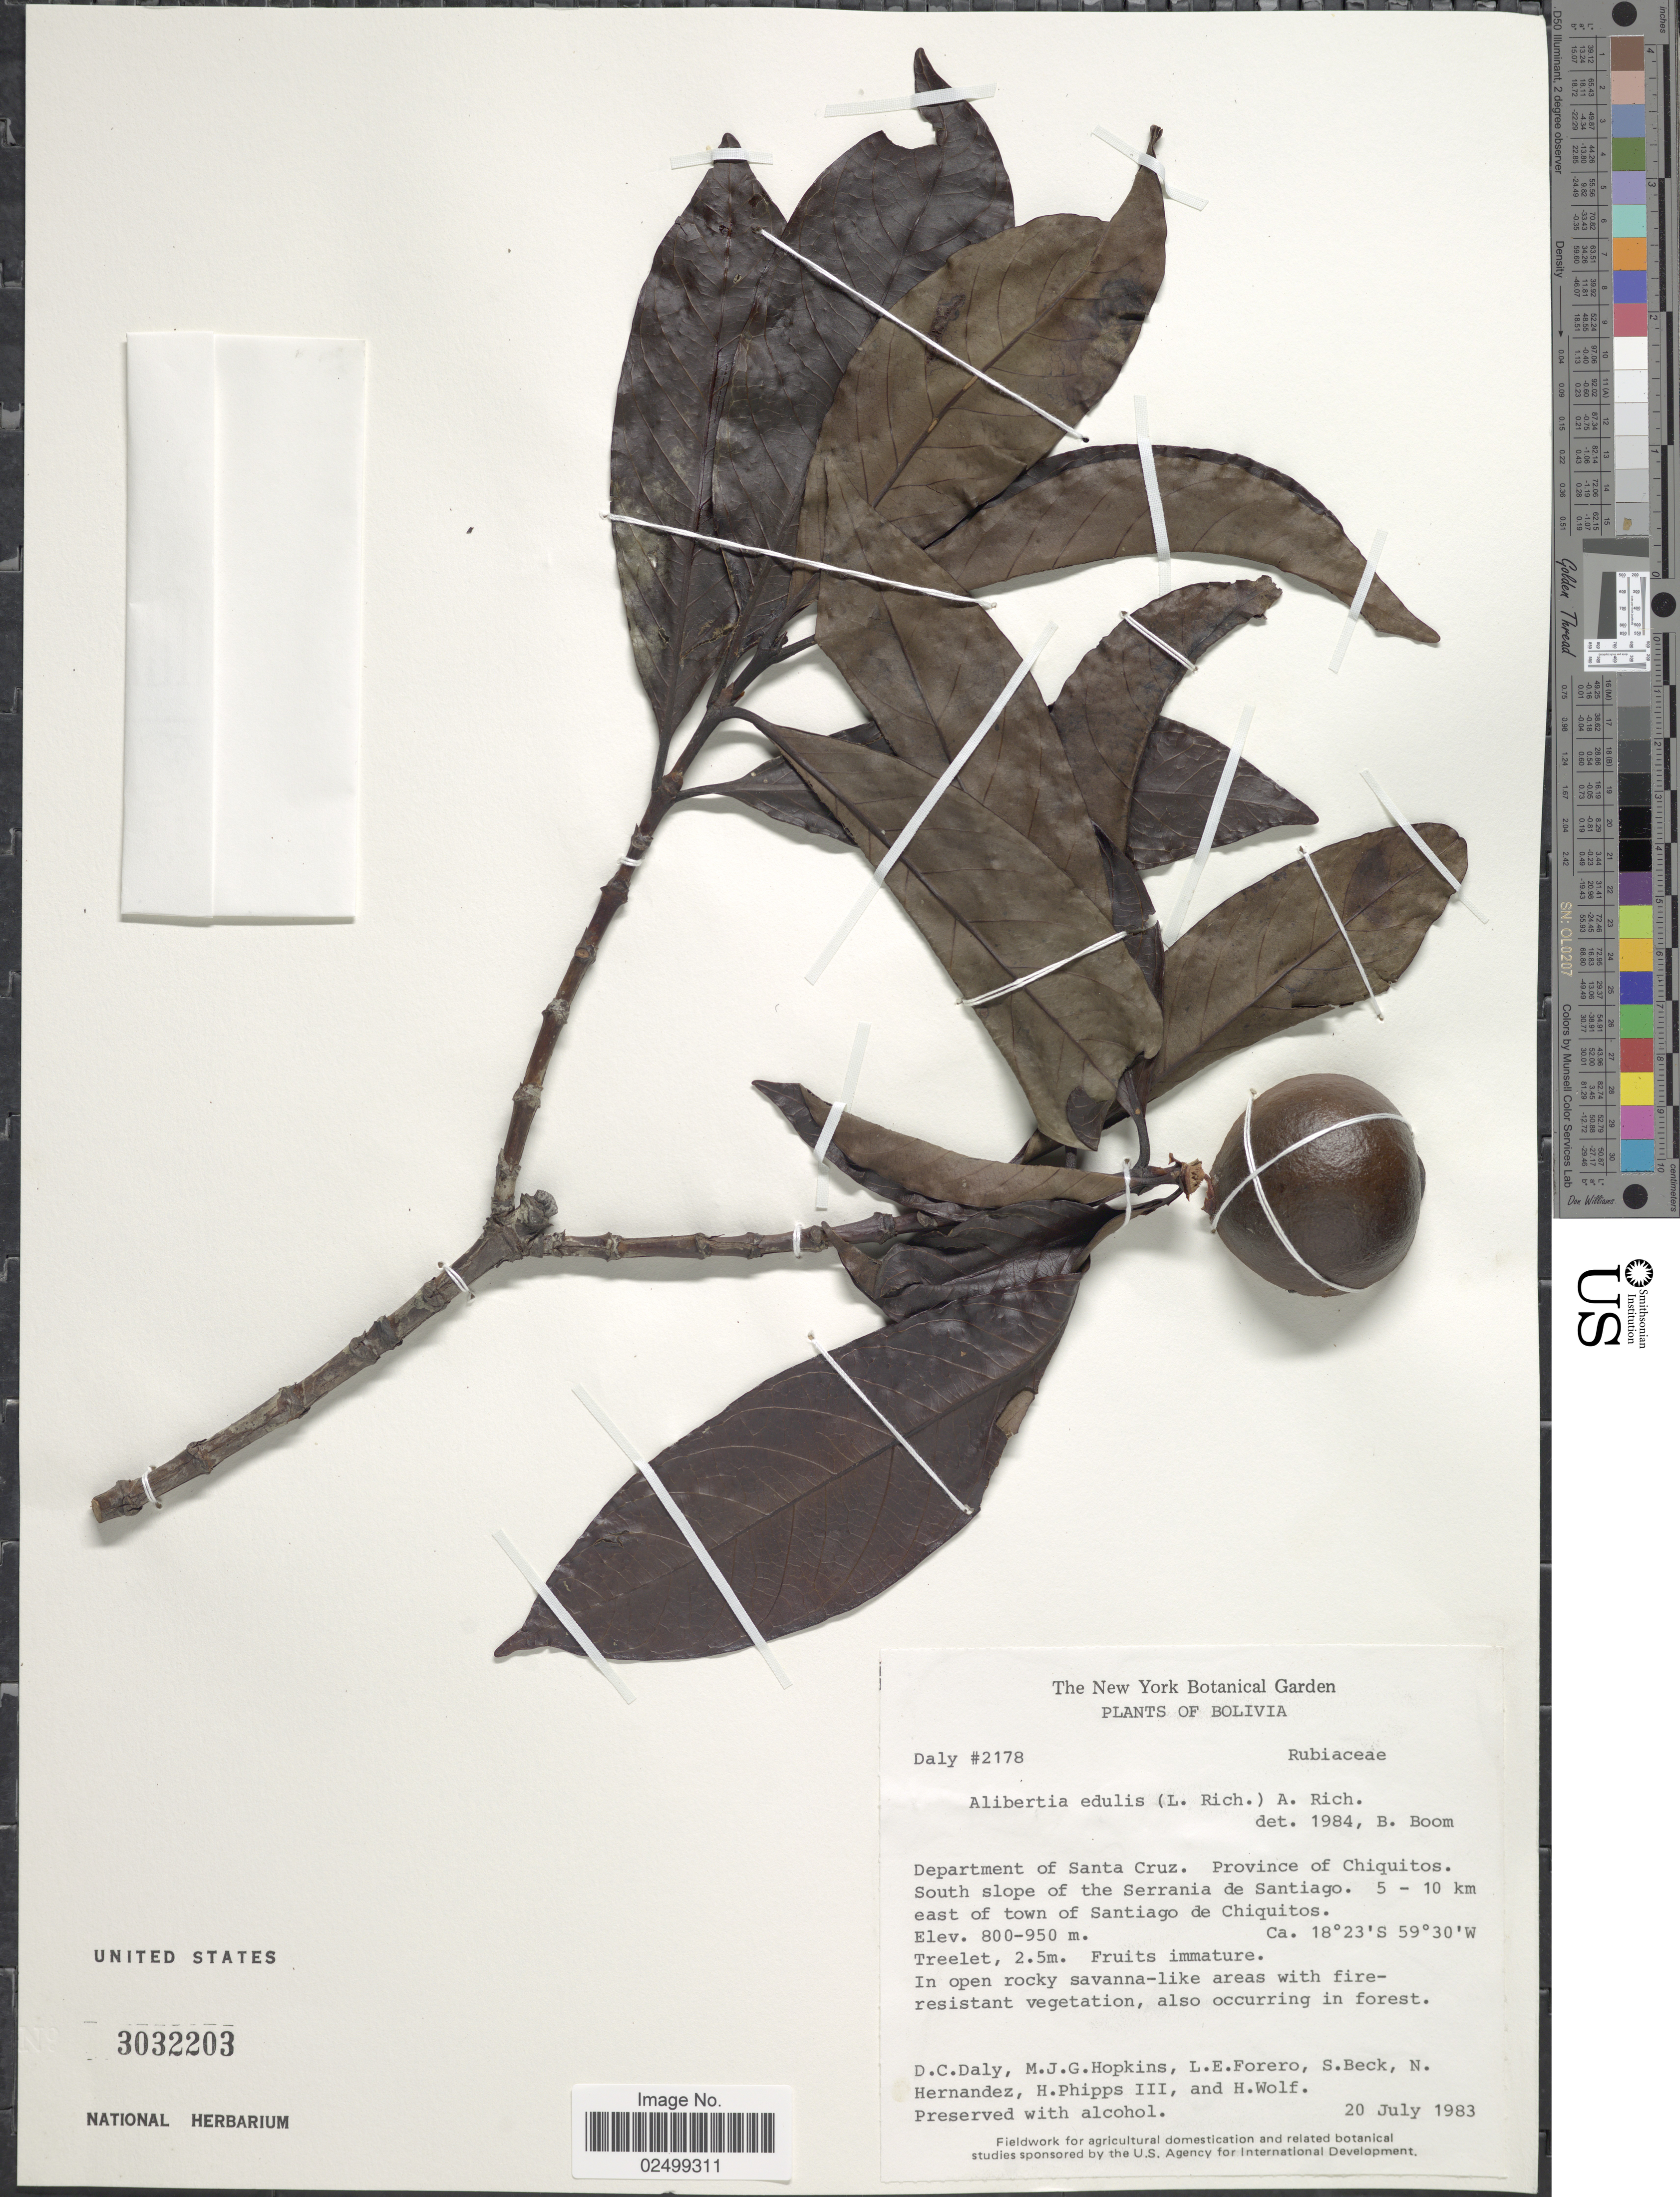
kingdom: Plantae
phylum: Tracheophyta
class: Magnoliopsida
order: Gentianales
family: Rubiaceae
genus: Alibertia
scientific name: Alibertia edulis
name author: (Rich.) A. Rich. ex DC.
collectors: D. C. Daly, M. J. G. Hopkins, L. Forero, S. G. Beck & et al.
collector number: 2178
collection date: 1983-07-20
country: Bolivia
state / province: Santa Cruz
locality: Department of Santa Cruz. province of Chiquitos. South slope of the Serrania de Santiago. 5-10 km east of town of Santiago de Chiquitos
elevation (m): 800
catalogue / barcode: US 3032203